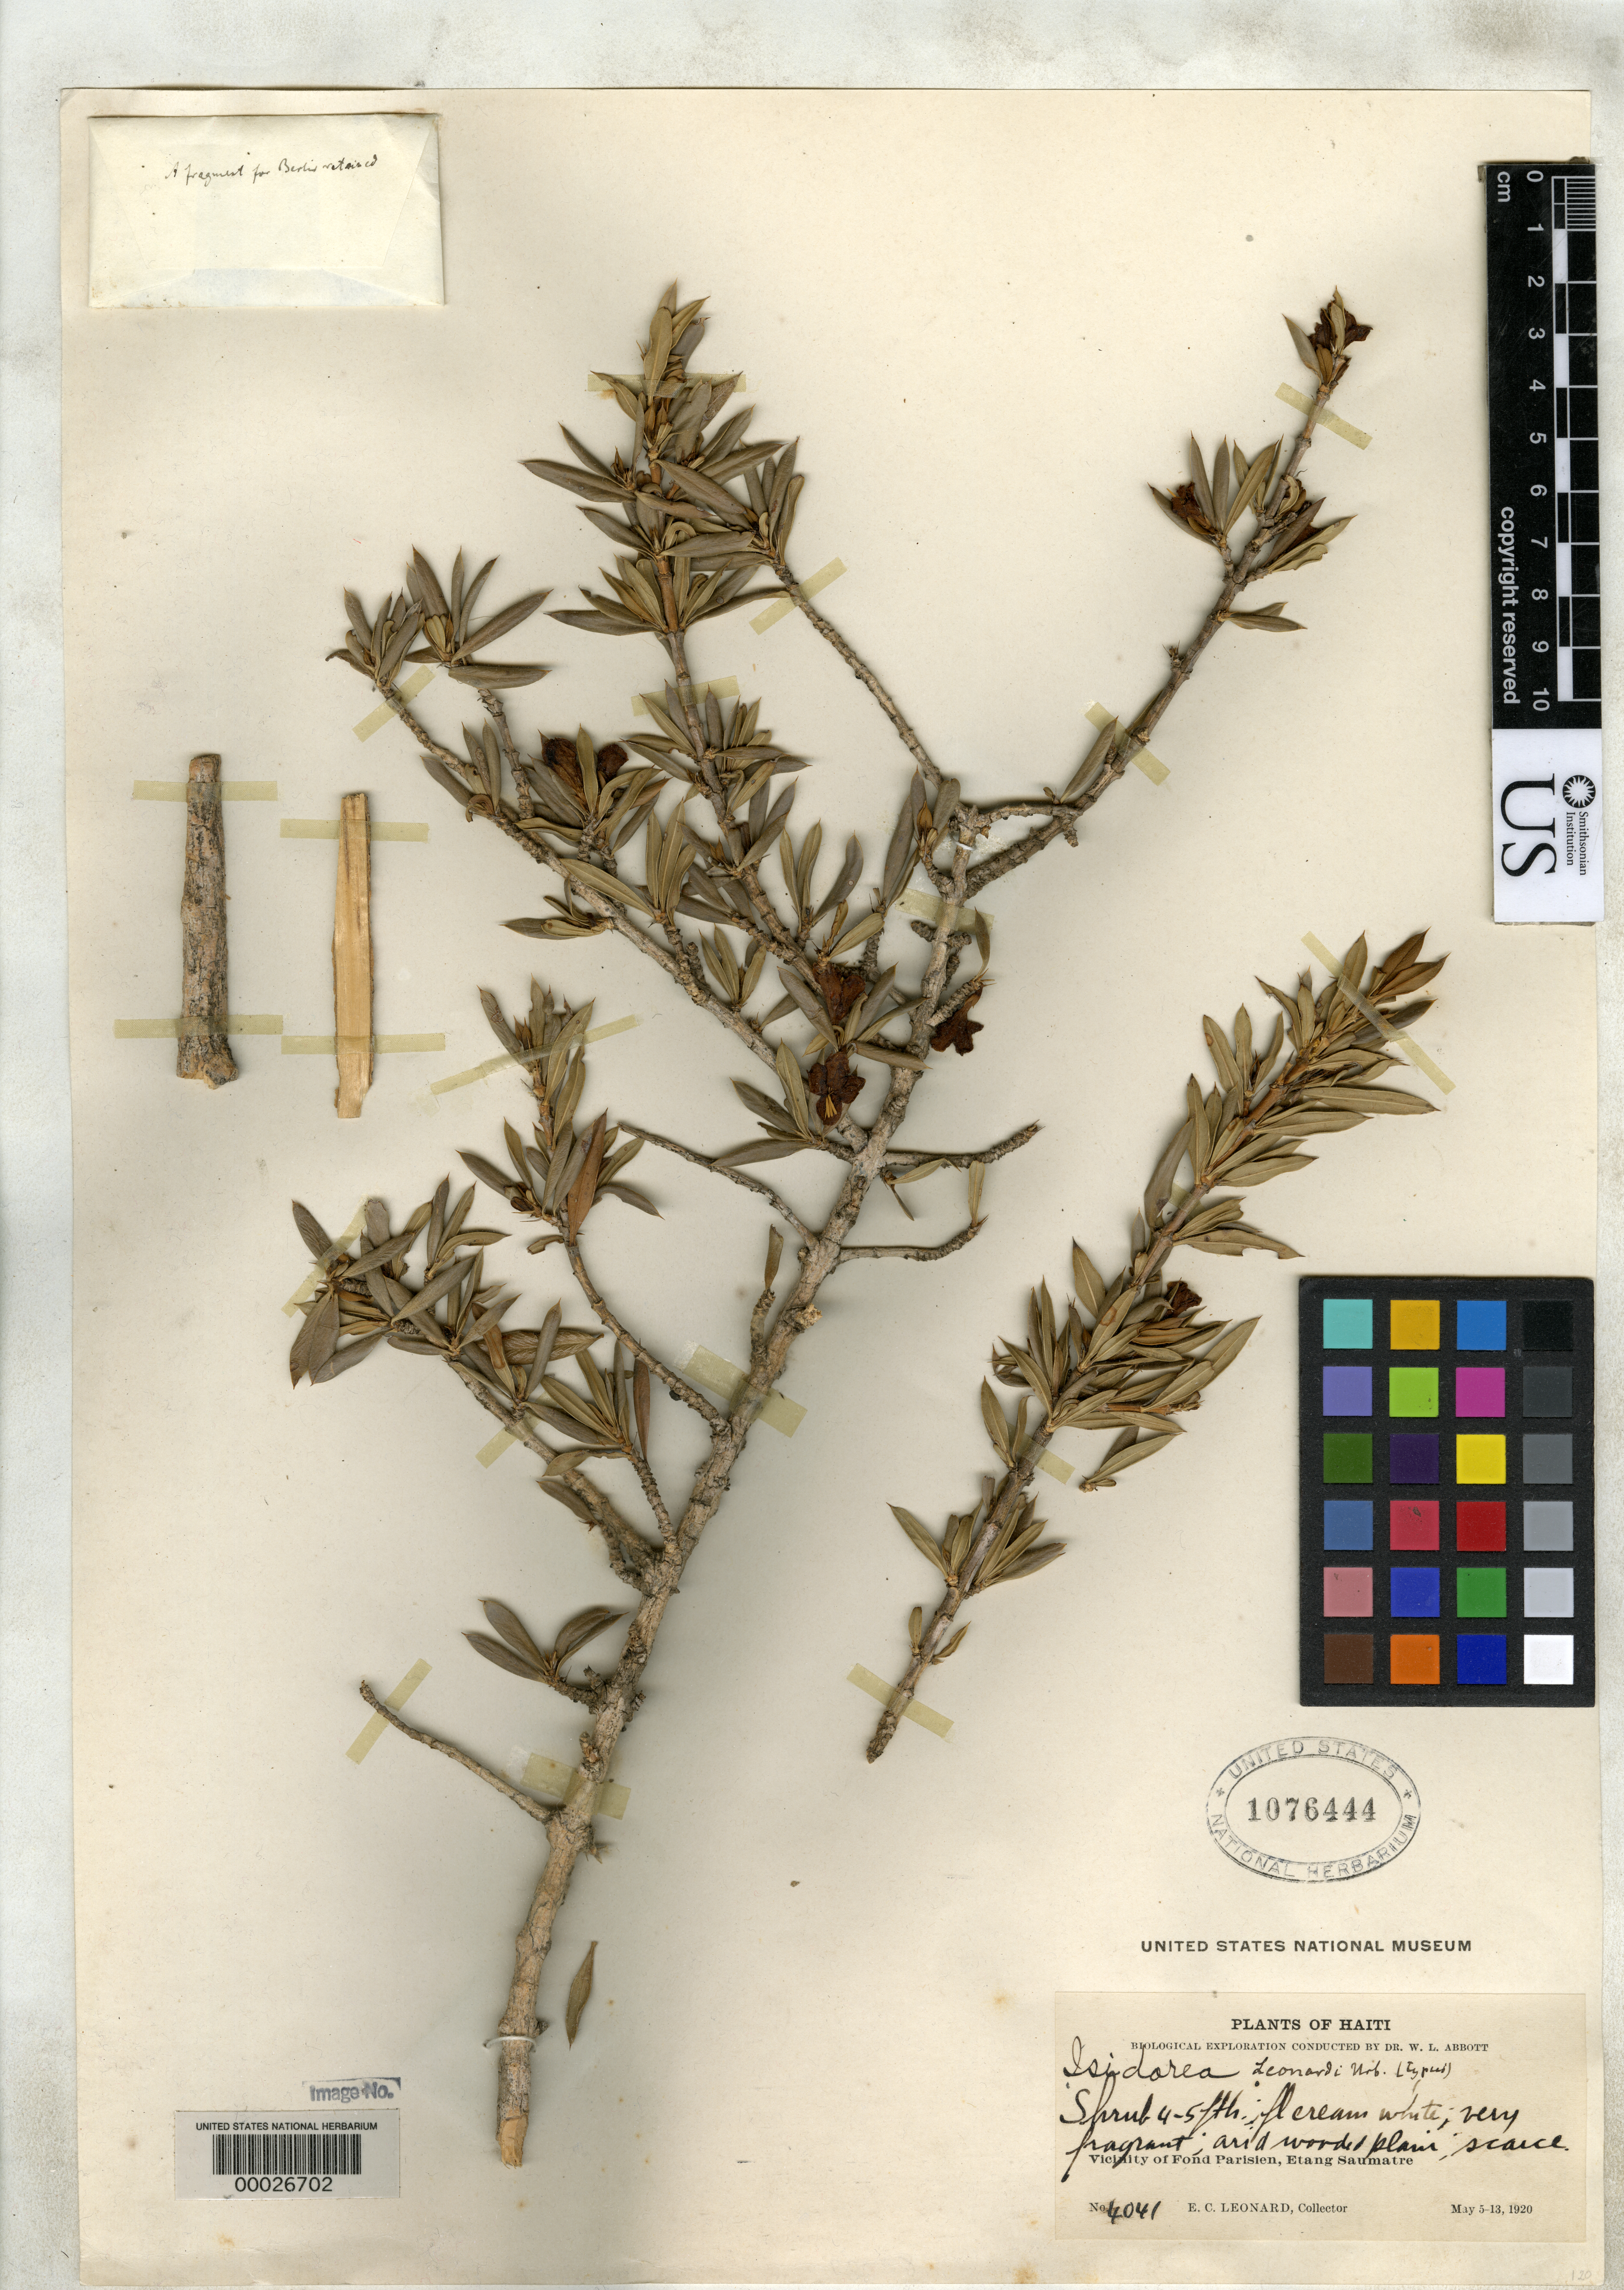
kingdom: Plantae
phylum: Tracheophyta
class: Magnoliopsida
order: Gentianales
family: Rubiaceae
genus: Isidorea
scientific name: Isidorea leonardii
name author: Urb.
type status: Isotype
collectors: E. C. Leonard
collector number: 4041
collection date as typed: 05 May 1920 to 13 May 1920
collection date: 1920-05-05/1920-05-13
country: Haiti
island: Hispaniola Island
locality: Near Fond Parisien, not far from Etang Sauniatre.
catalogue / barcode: US 1076444